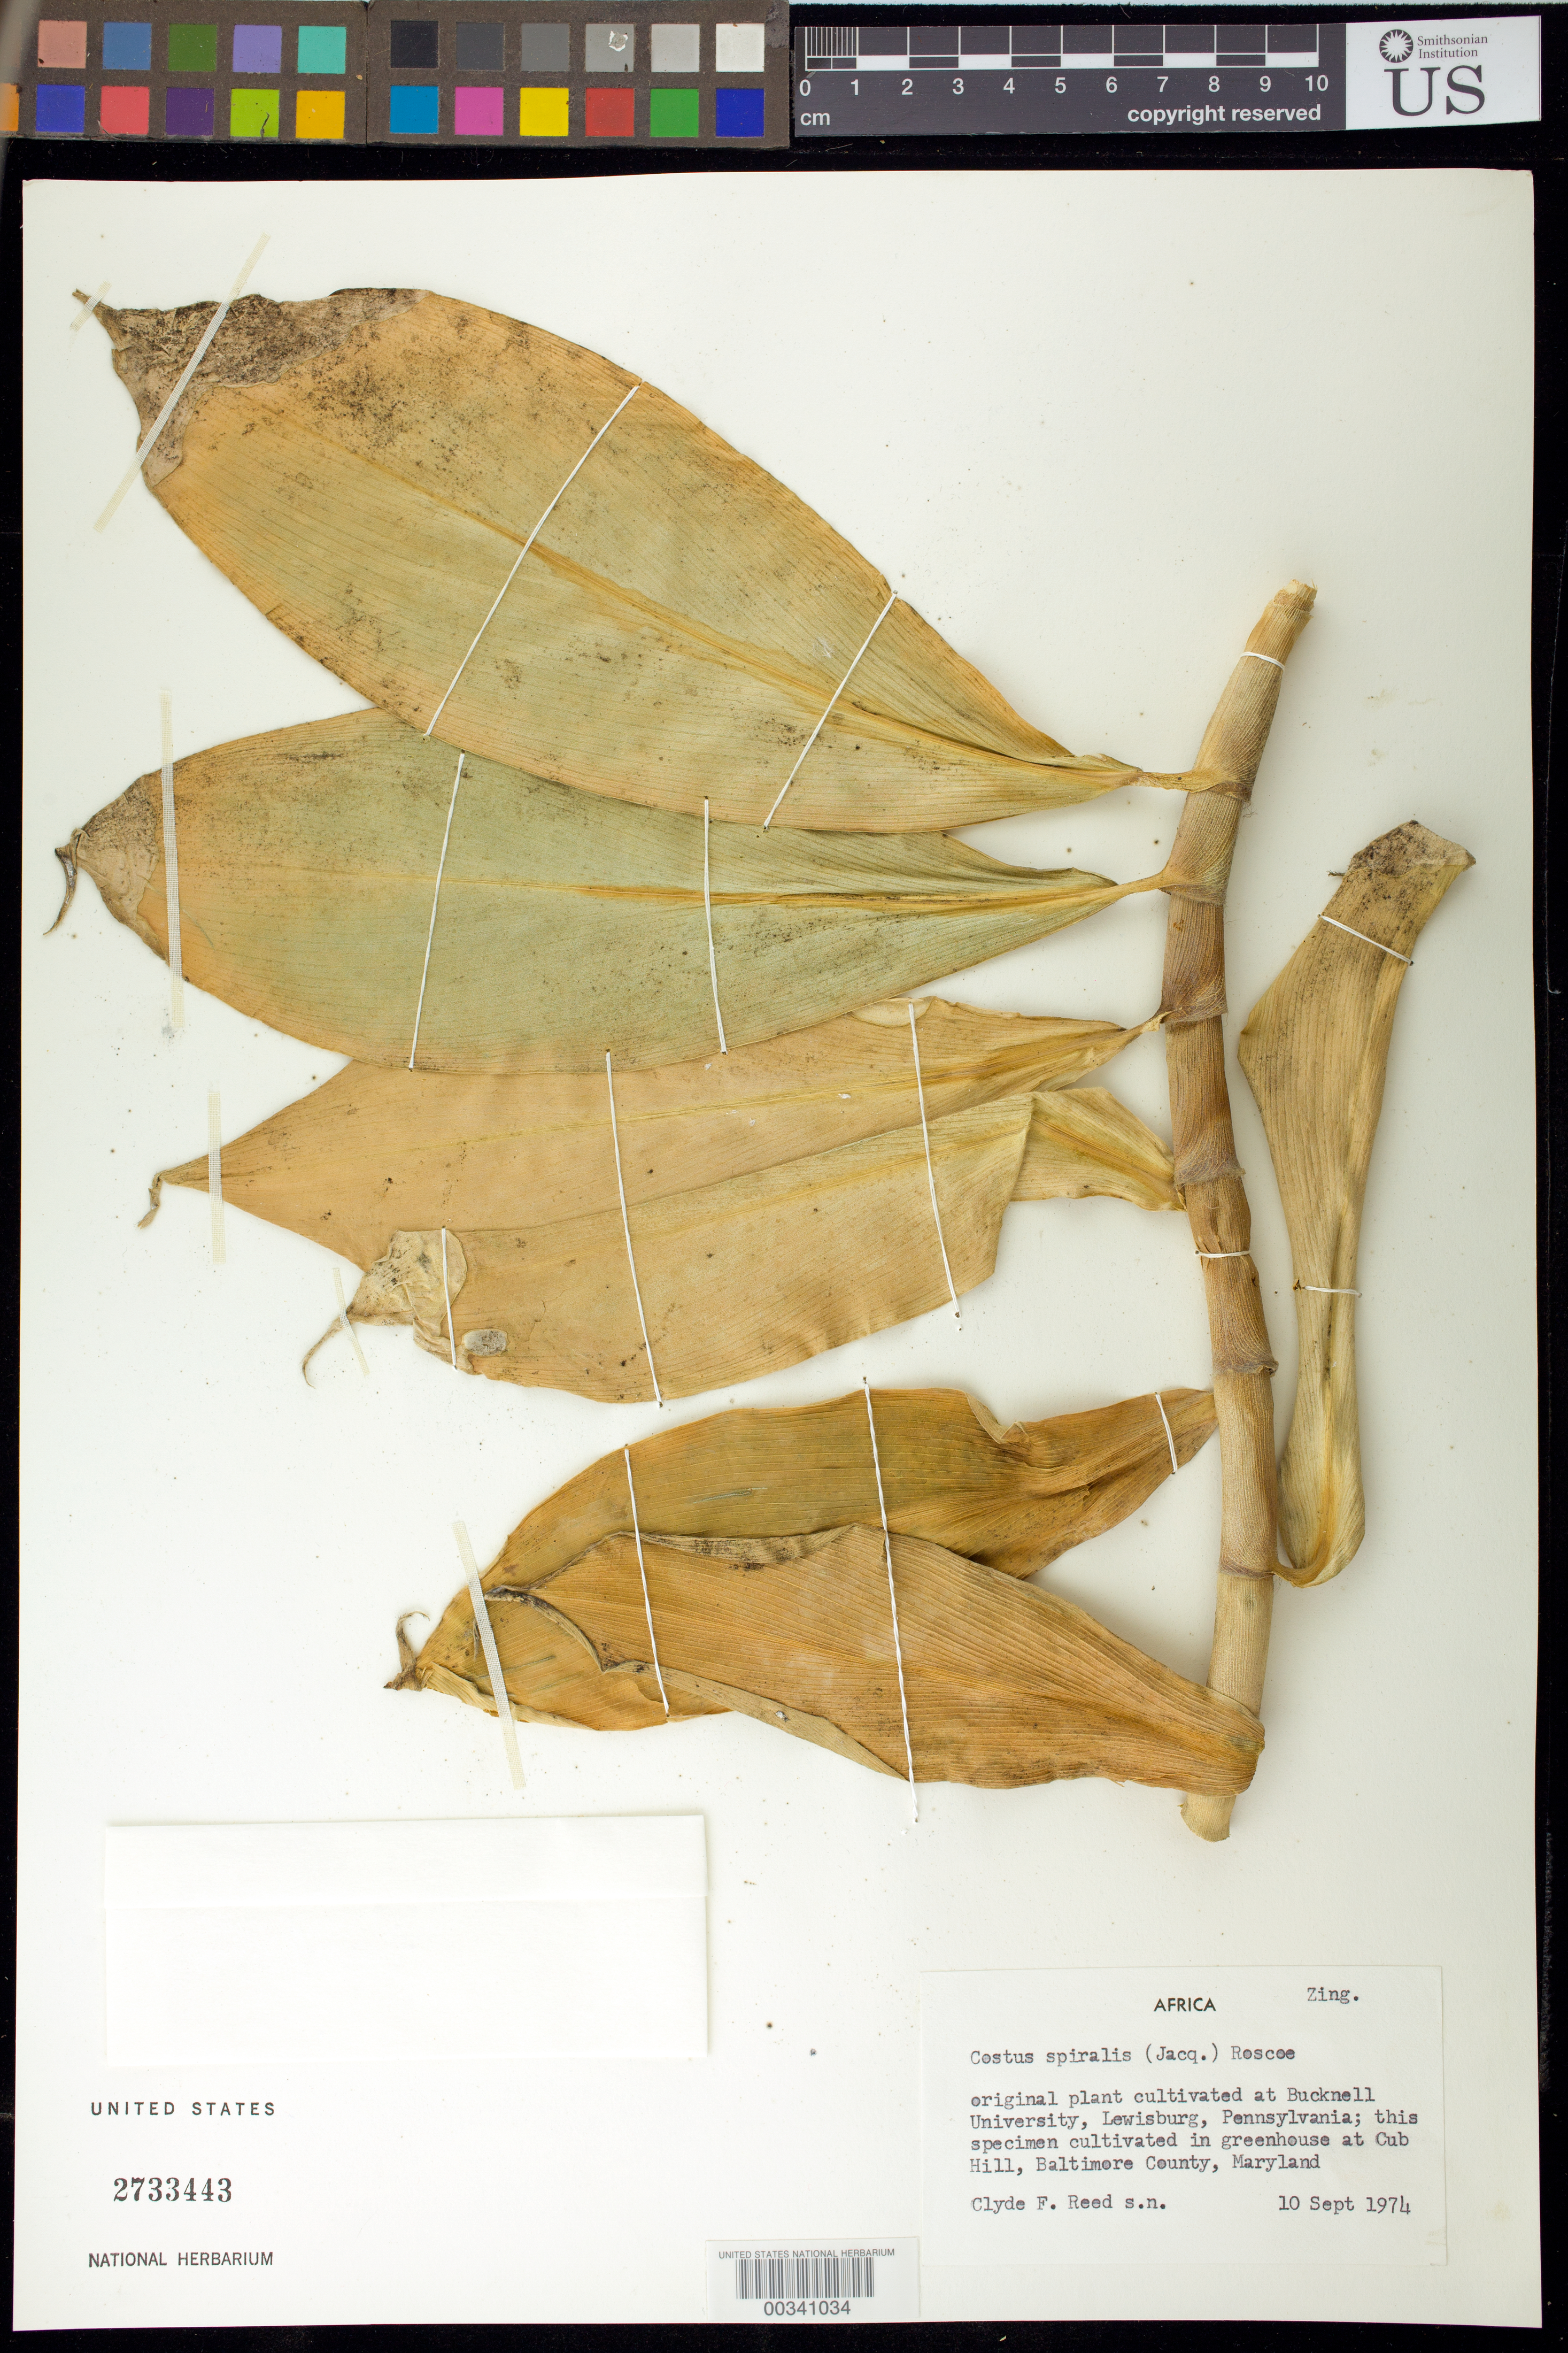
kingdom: Plantae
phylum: Tracheophyta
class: Liliopsida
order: Zingiberales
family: Costaceae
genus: Costus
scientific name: Costus spiralis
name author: (Jacq.) Roscoe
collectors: C. F. Reed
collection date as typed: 10 Sep 1974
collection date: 1974-09-10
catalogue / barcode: US 2733443